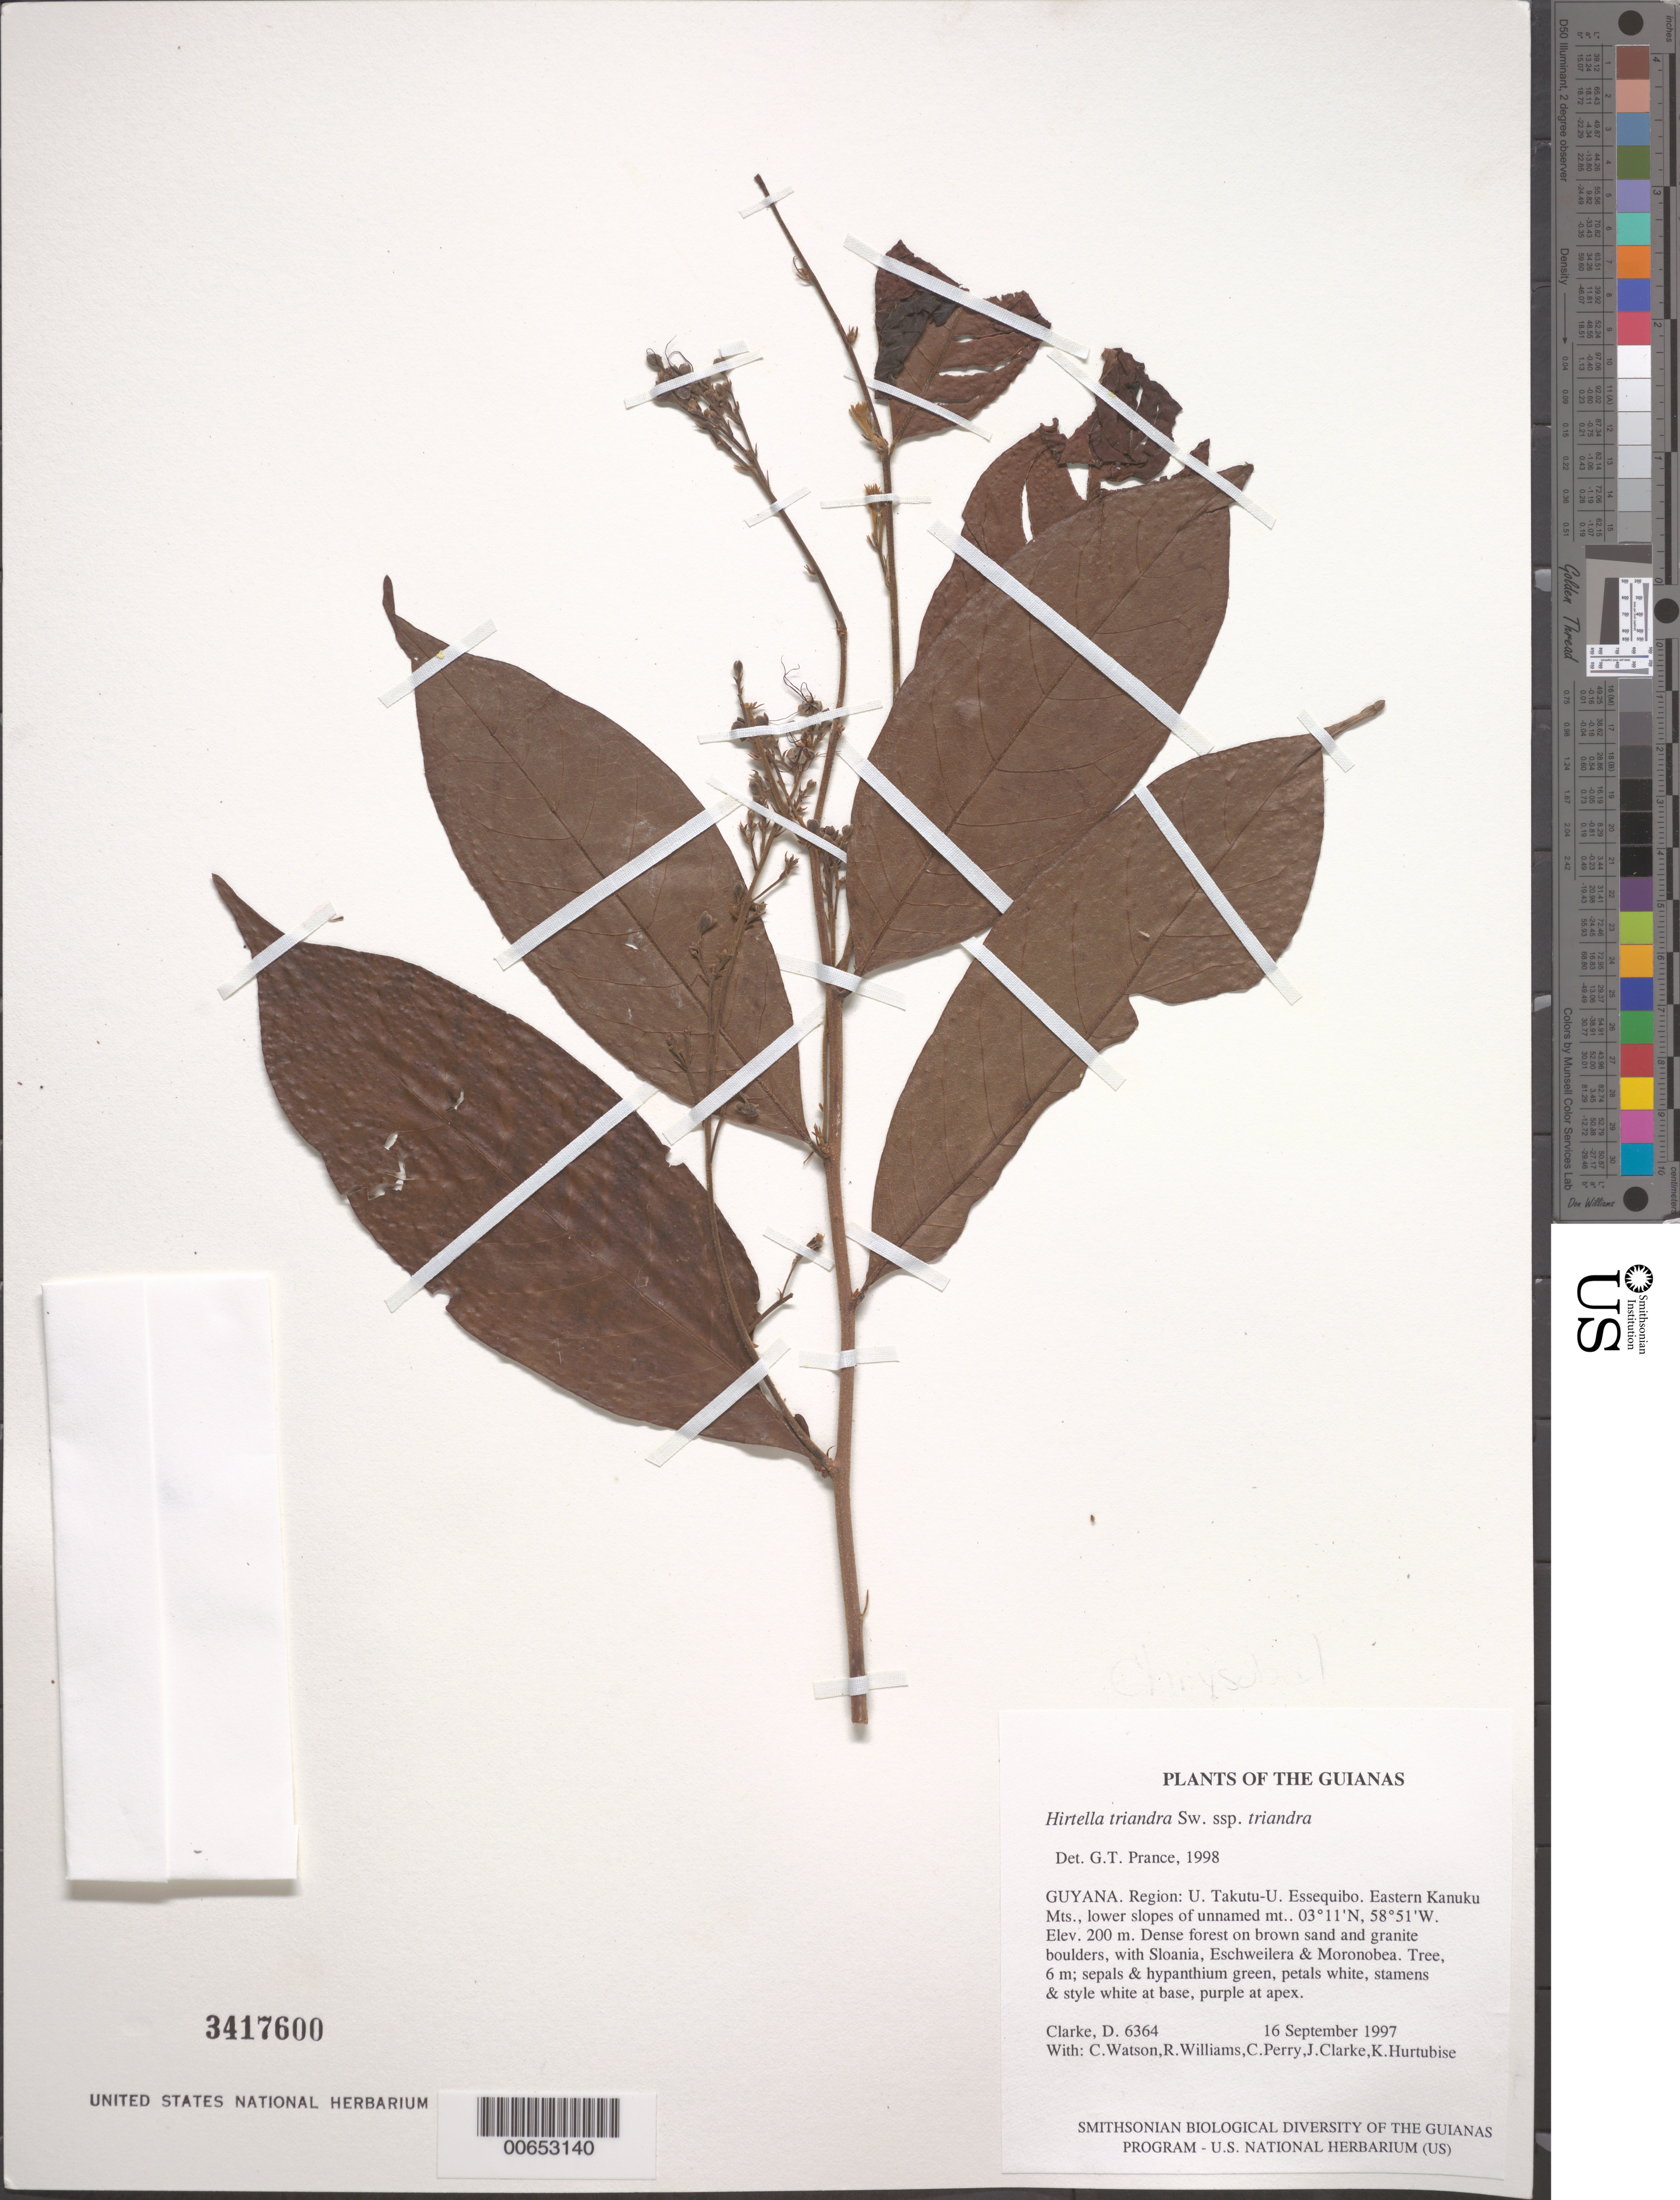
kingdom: Plantae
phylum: Tracheophyta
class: Magnoliopsida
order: Malpighiales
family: Chrysobalanaceae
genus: Hirtella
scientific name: Hirtella triandra subsp. triandra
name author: Sw.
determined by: Prance, G. T.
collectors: H. D. Clarke, C. Watson, R. Williams, C. Perry, J. Clarke & K. Hurtubise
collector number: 6364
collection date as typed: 16 September 1997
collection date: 1997-09-16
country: Guyana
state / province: U. Takutu-U. Essequibo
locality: Eastern Kanuku Mts., lower slopes of unnamed mt.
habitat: Dense forest on brown sand and granite boulders, with Sloanea, Eschweilera & Moronobea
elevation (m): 200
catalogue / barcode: US 3417600